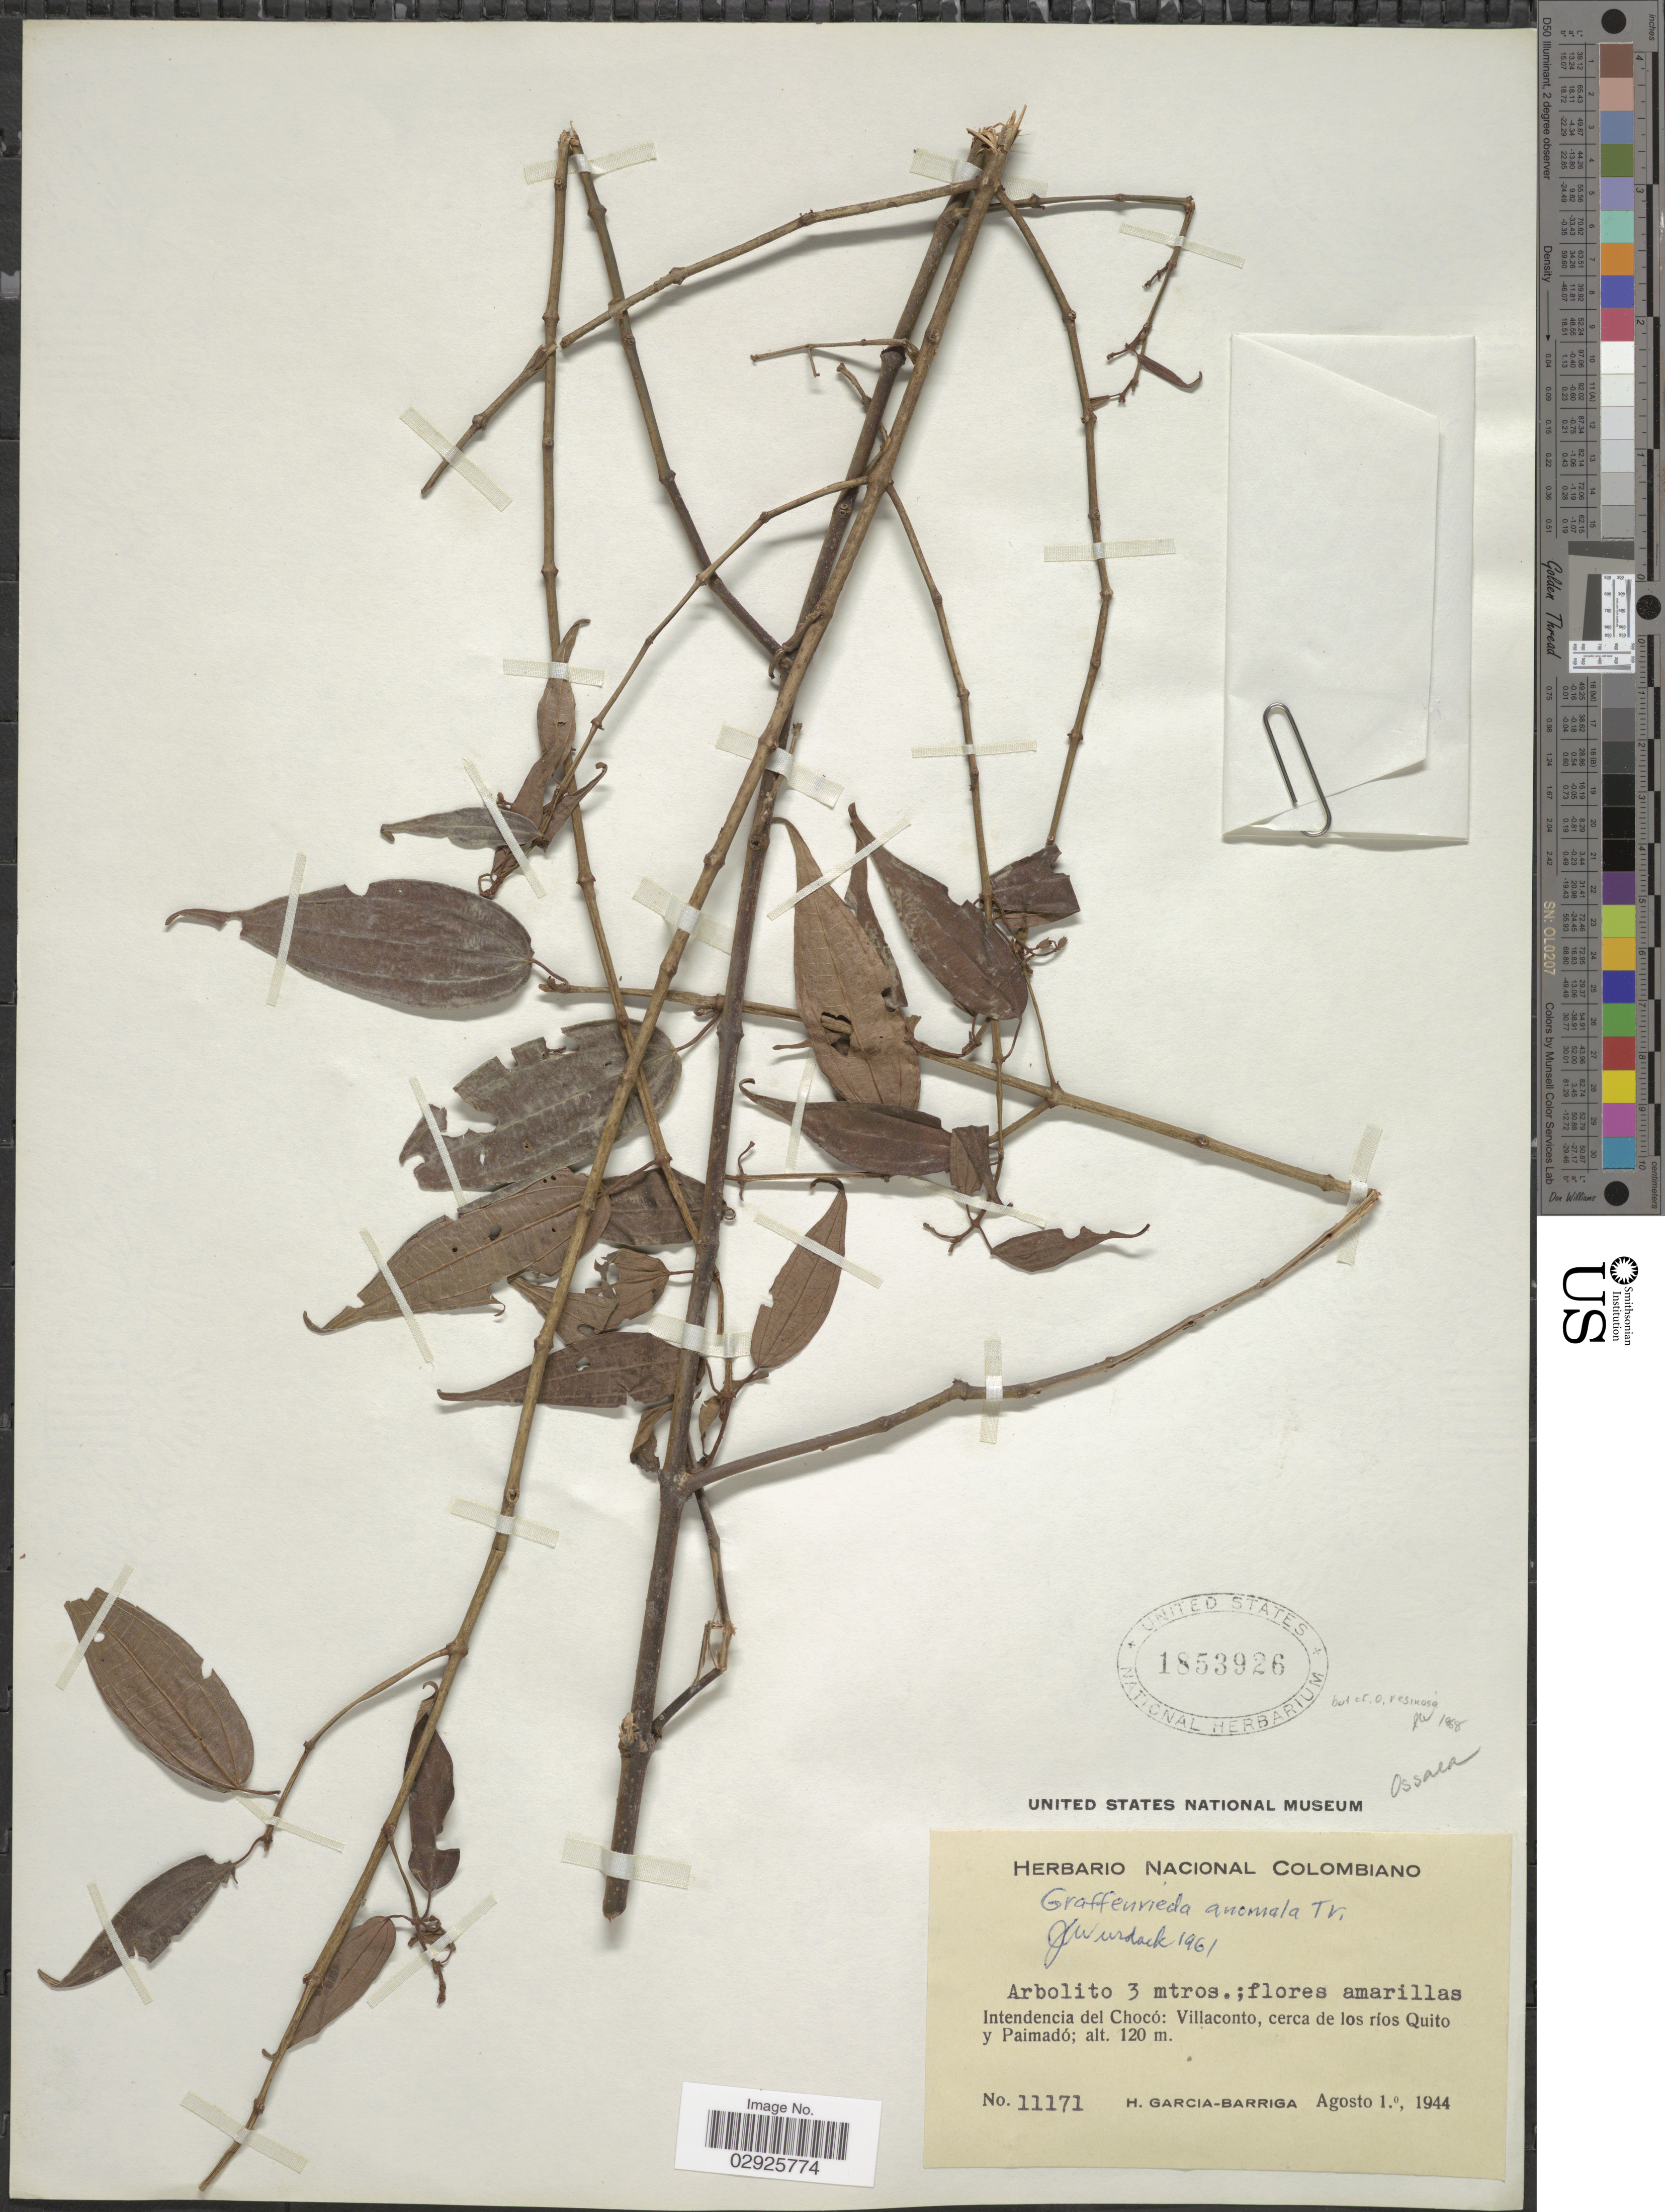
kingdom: Plantae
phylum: Tracheophyta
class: Magnoliopsida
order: Myrtales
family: Melastomataceae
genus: Graffenrieda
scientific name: Graffenrieda anomala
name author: Triana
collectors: H. García Barriga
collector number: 11171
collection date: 1944-08-01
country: Colombia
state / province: Chocó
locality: Intendencia del Chocó: Villaconto, cerca de los ríos Quito y Paimadó.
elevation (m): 120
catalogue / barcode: US 1853926